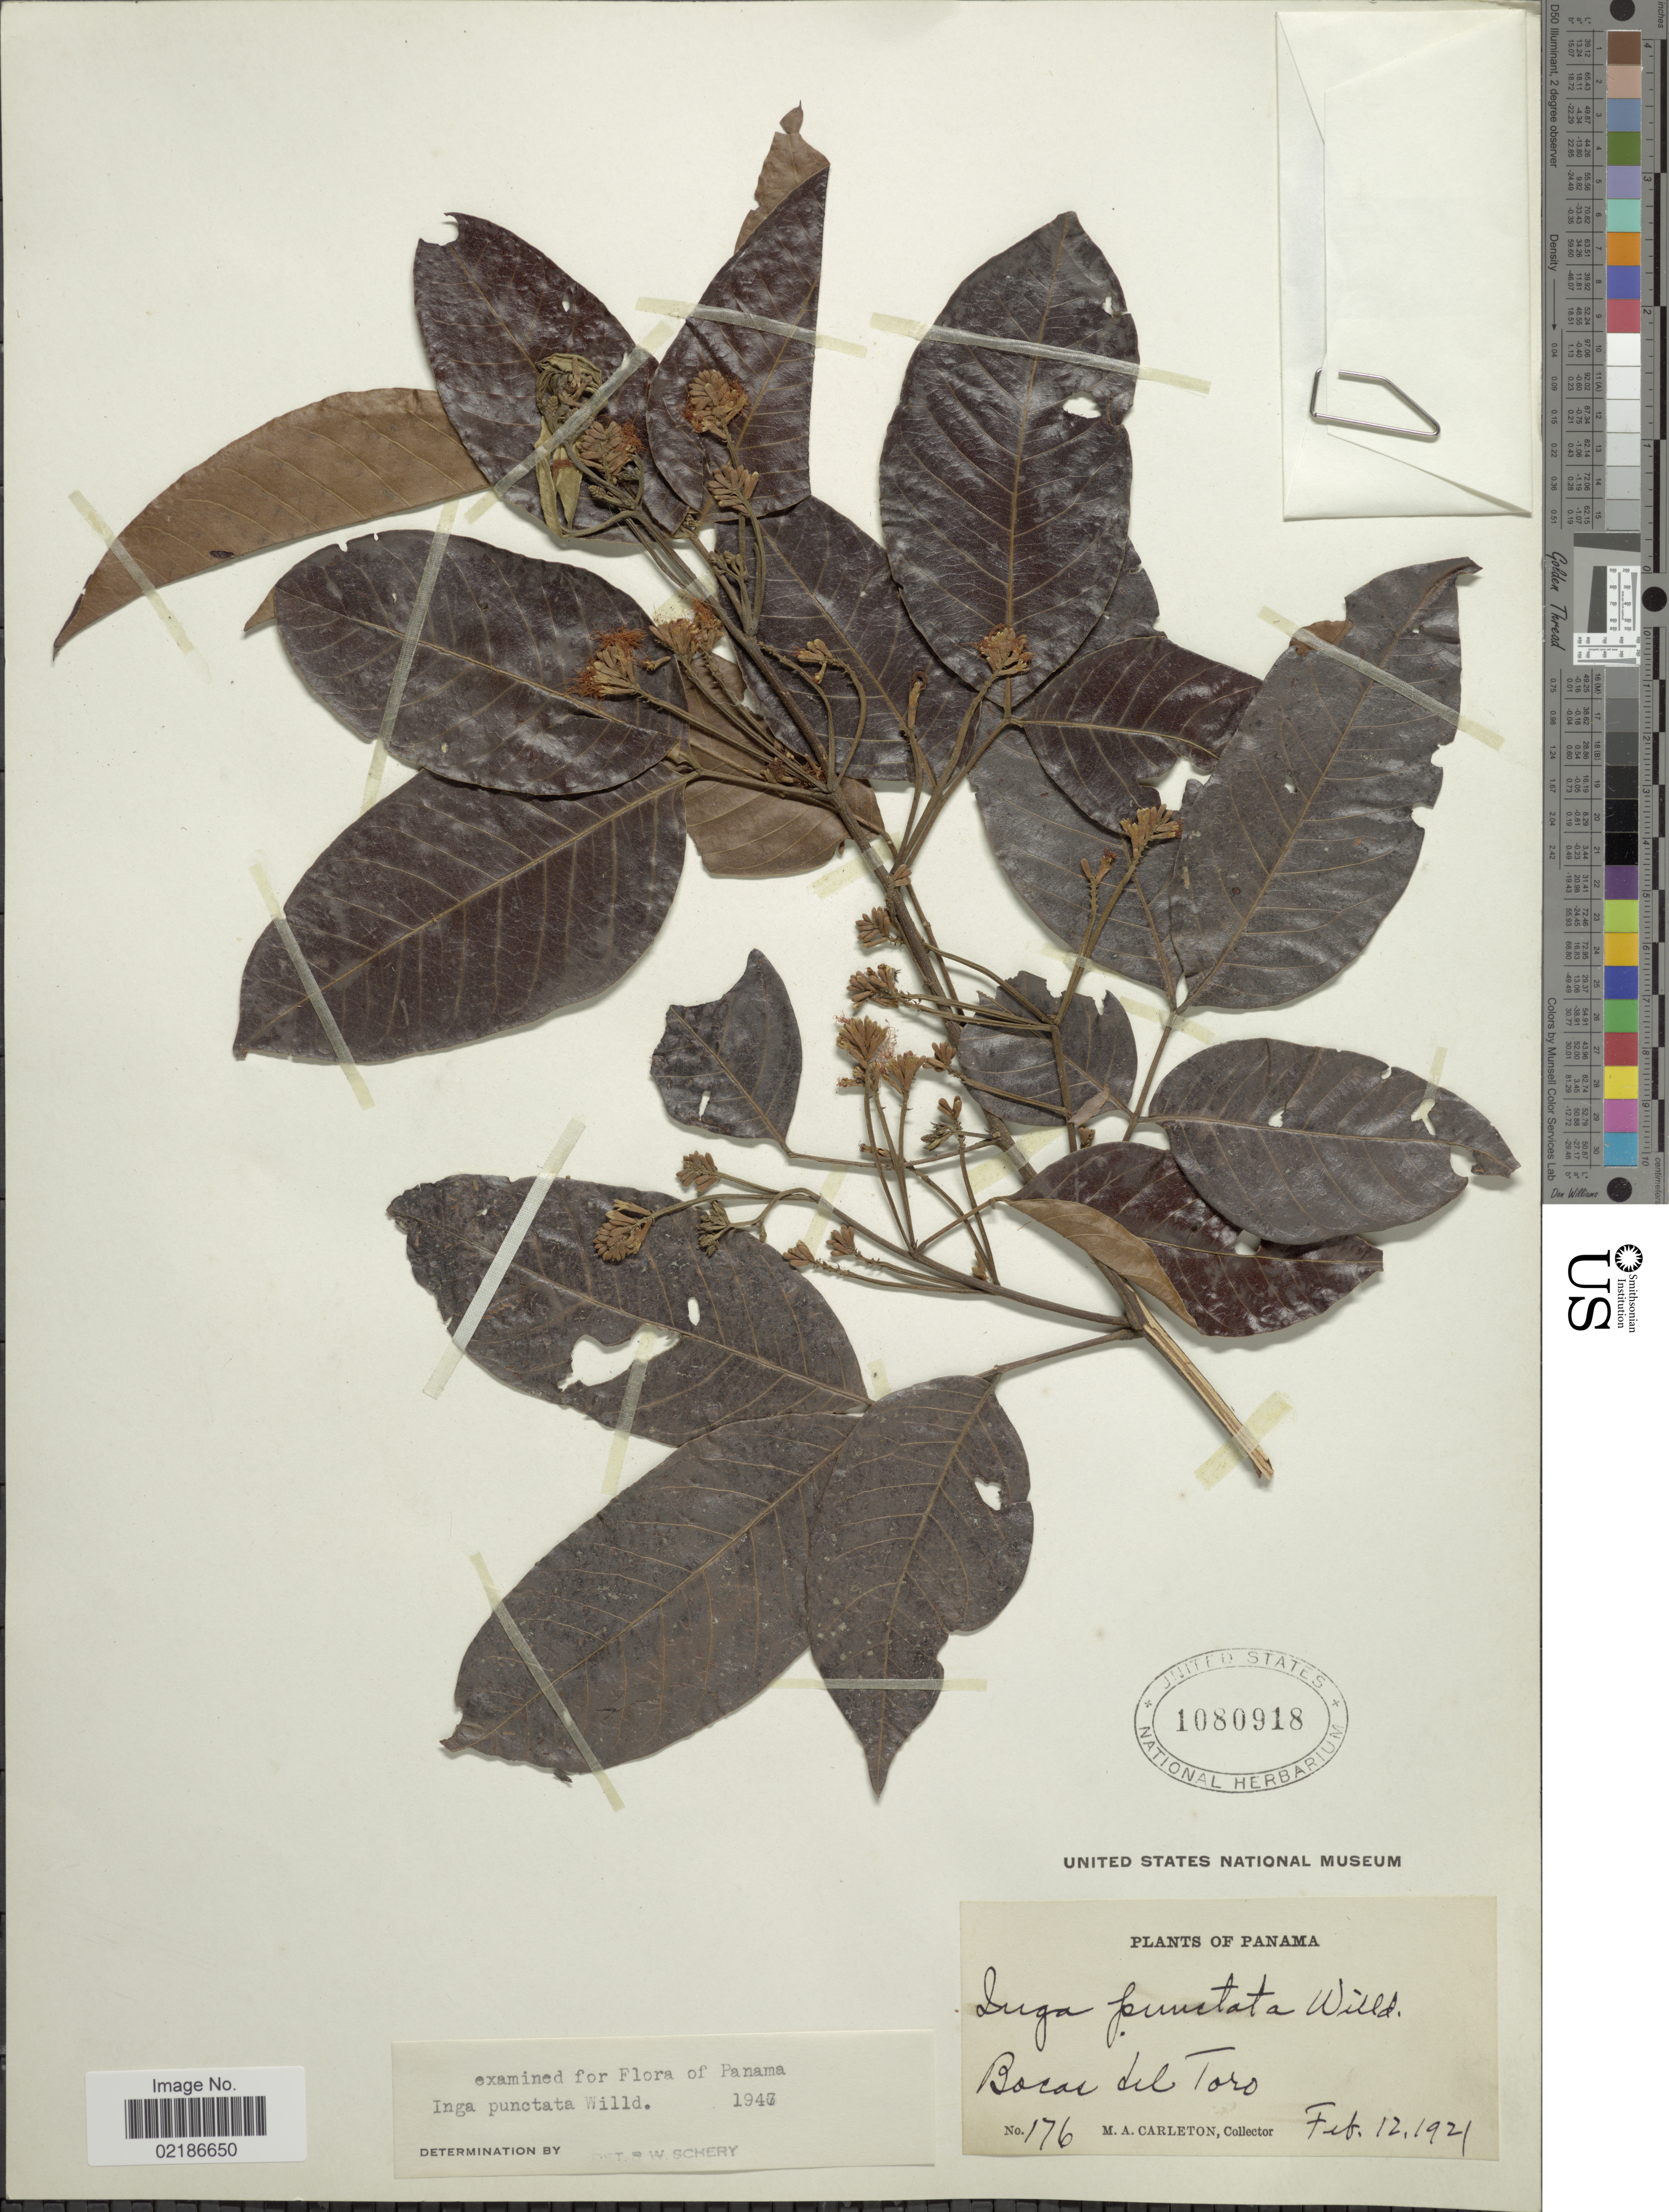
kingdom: Plantae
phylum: Tracheophyta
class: Magnoliopsida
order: Fabales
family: Fabaceae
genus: Inga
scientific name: Inga punctata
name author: Willd.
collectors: M. A. Carleton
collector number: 176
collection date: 1921-02-12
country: Panama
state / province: Bocas del Toro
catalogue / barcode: US 1080918